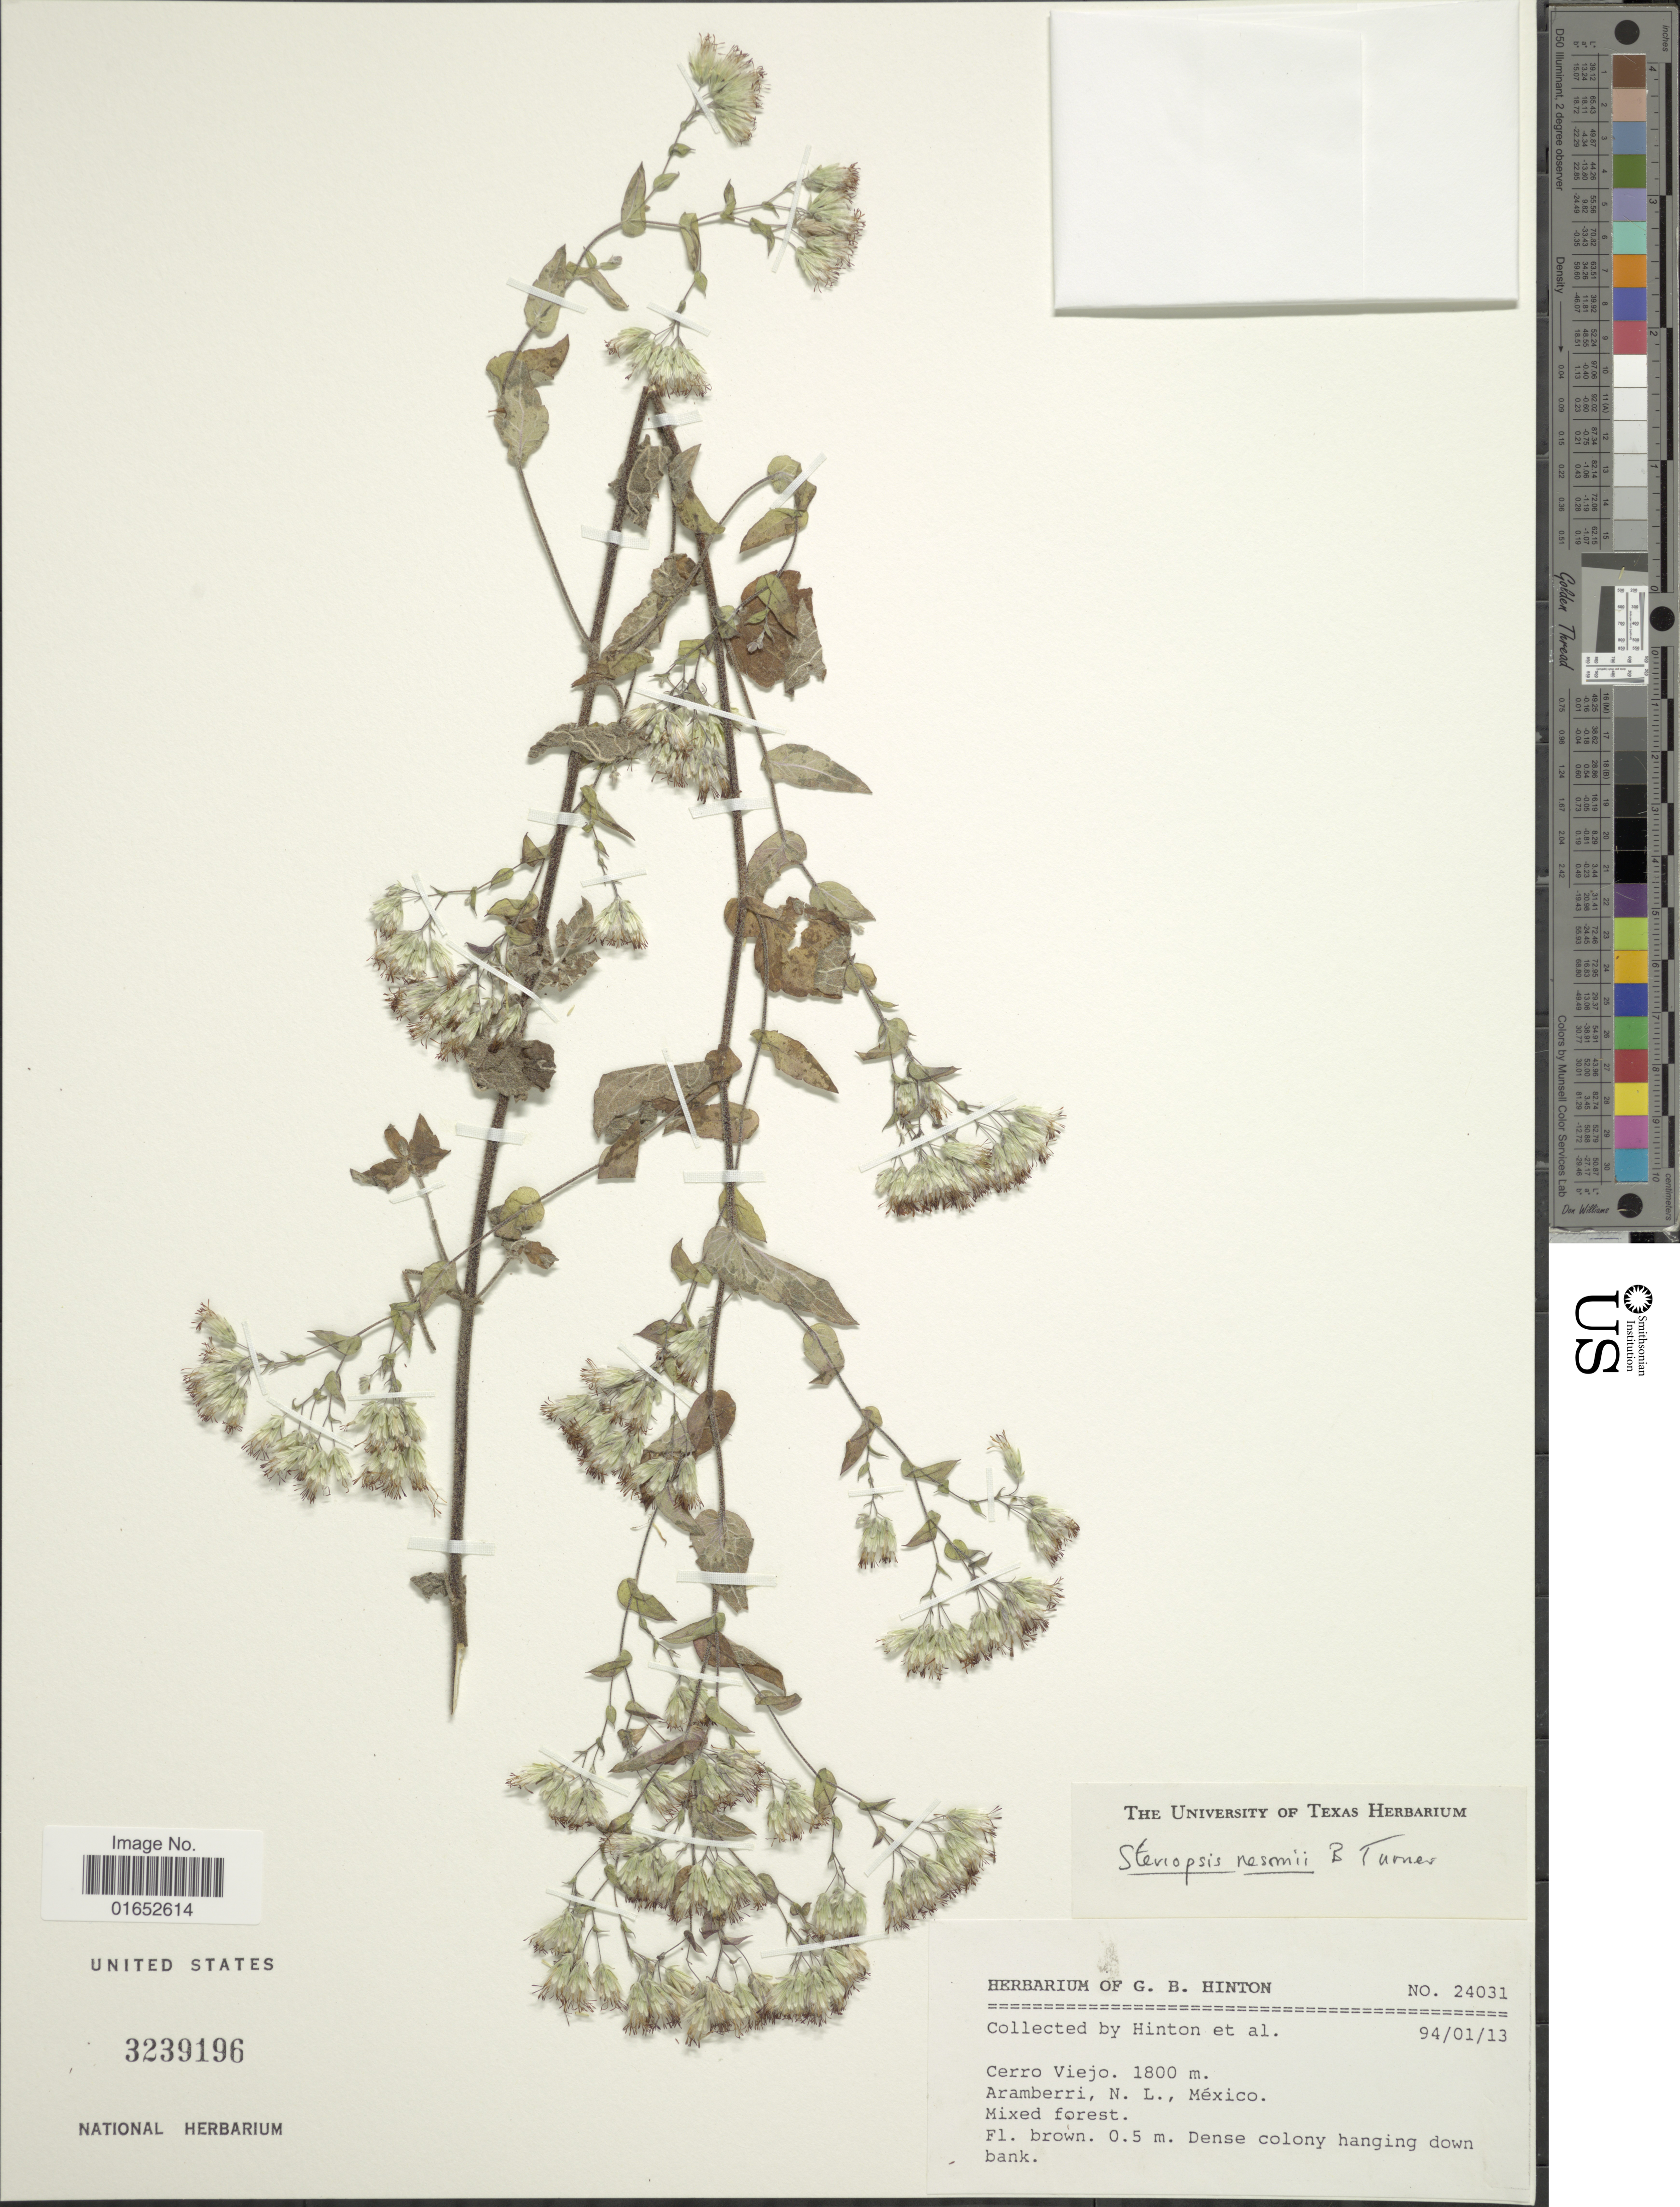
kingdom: Plantae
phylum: Tracheophyta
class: Magnoliopsida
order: Asterales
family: Asteraceae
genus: Brickelliastrum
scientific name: Brickelliastrum villarealii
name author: R.M. King & H. Rob.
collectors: G. B. Hinton & et al.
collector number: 24031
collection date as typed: Transcribed d/m/y: 13/1/94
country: Mexico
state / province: México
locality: Cerro Viejo, Aramberri, N.L., Mixed forest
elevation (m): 1800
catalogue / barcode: US 3239196